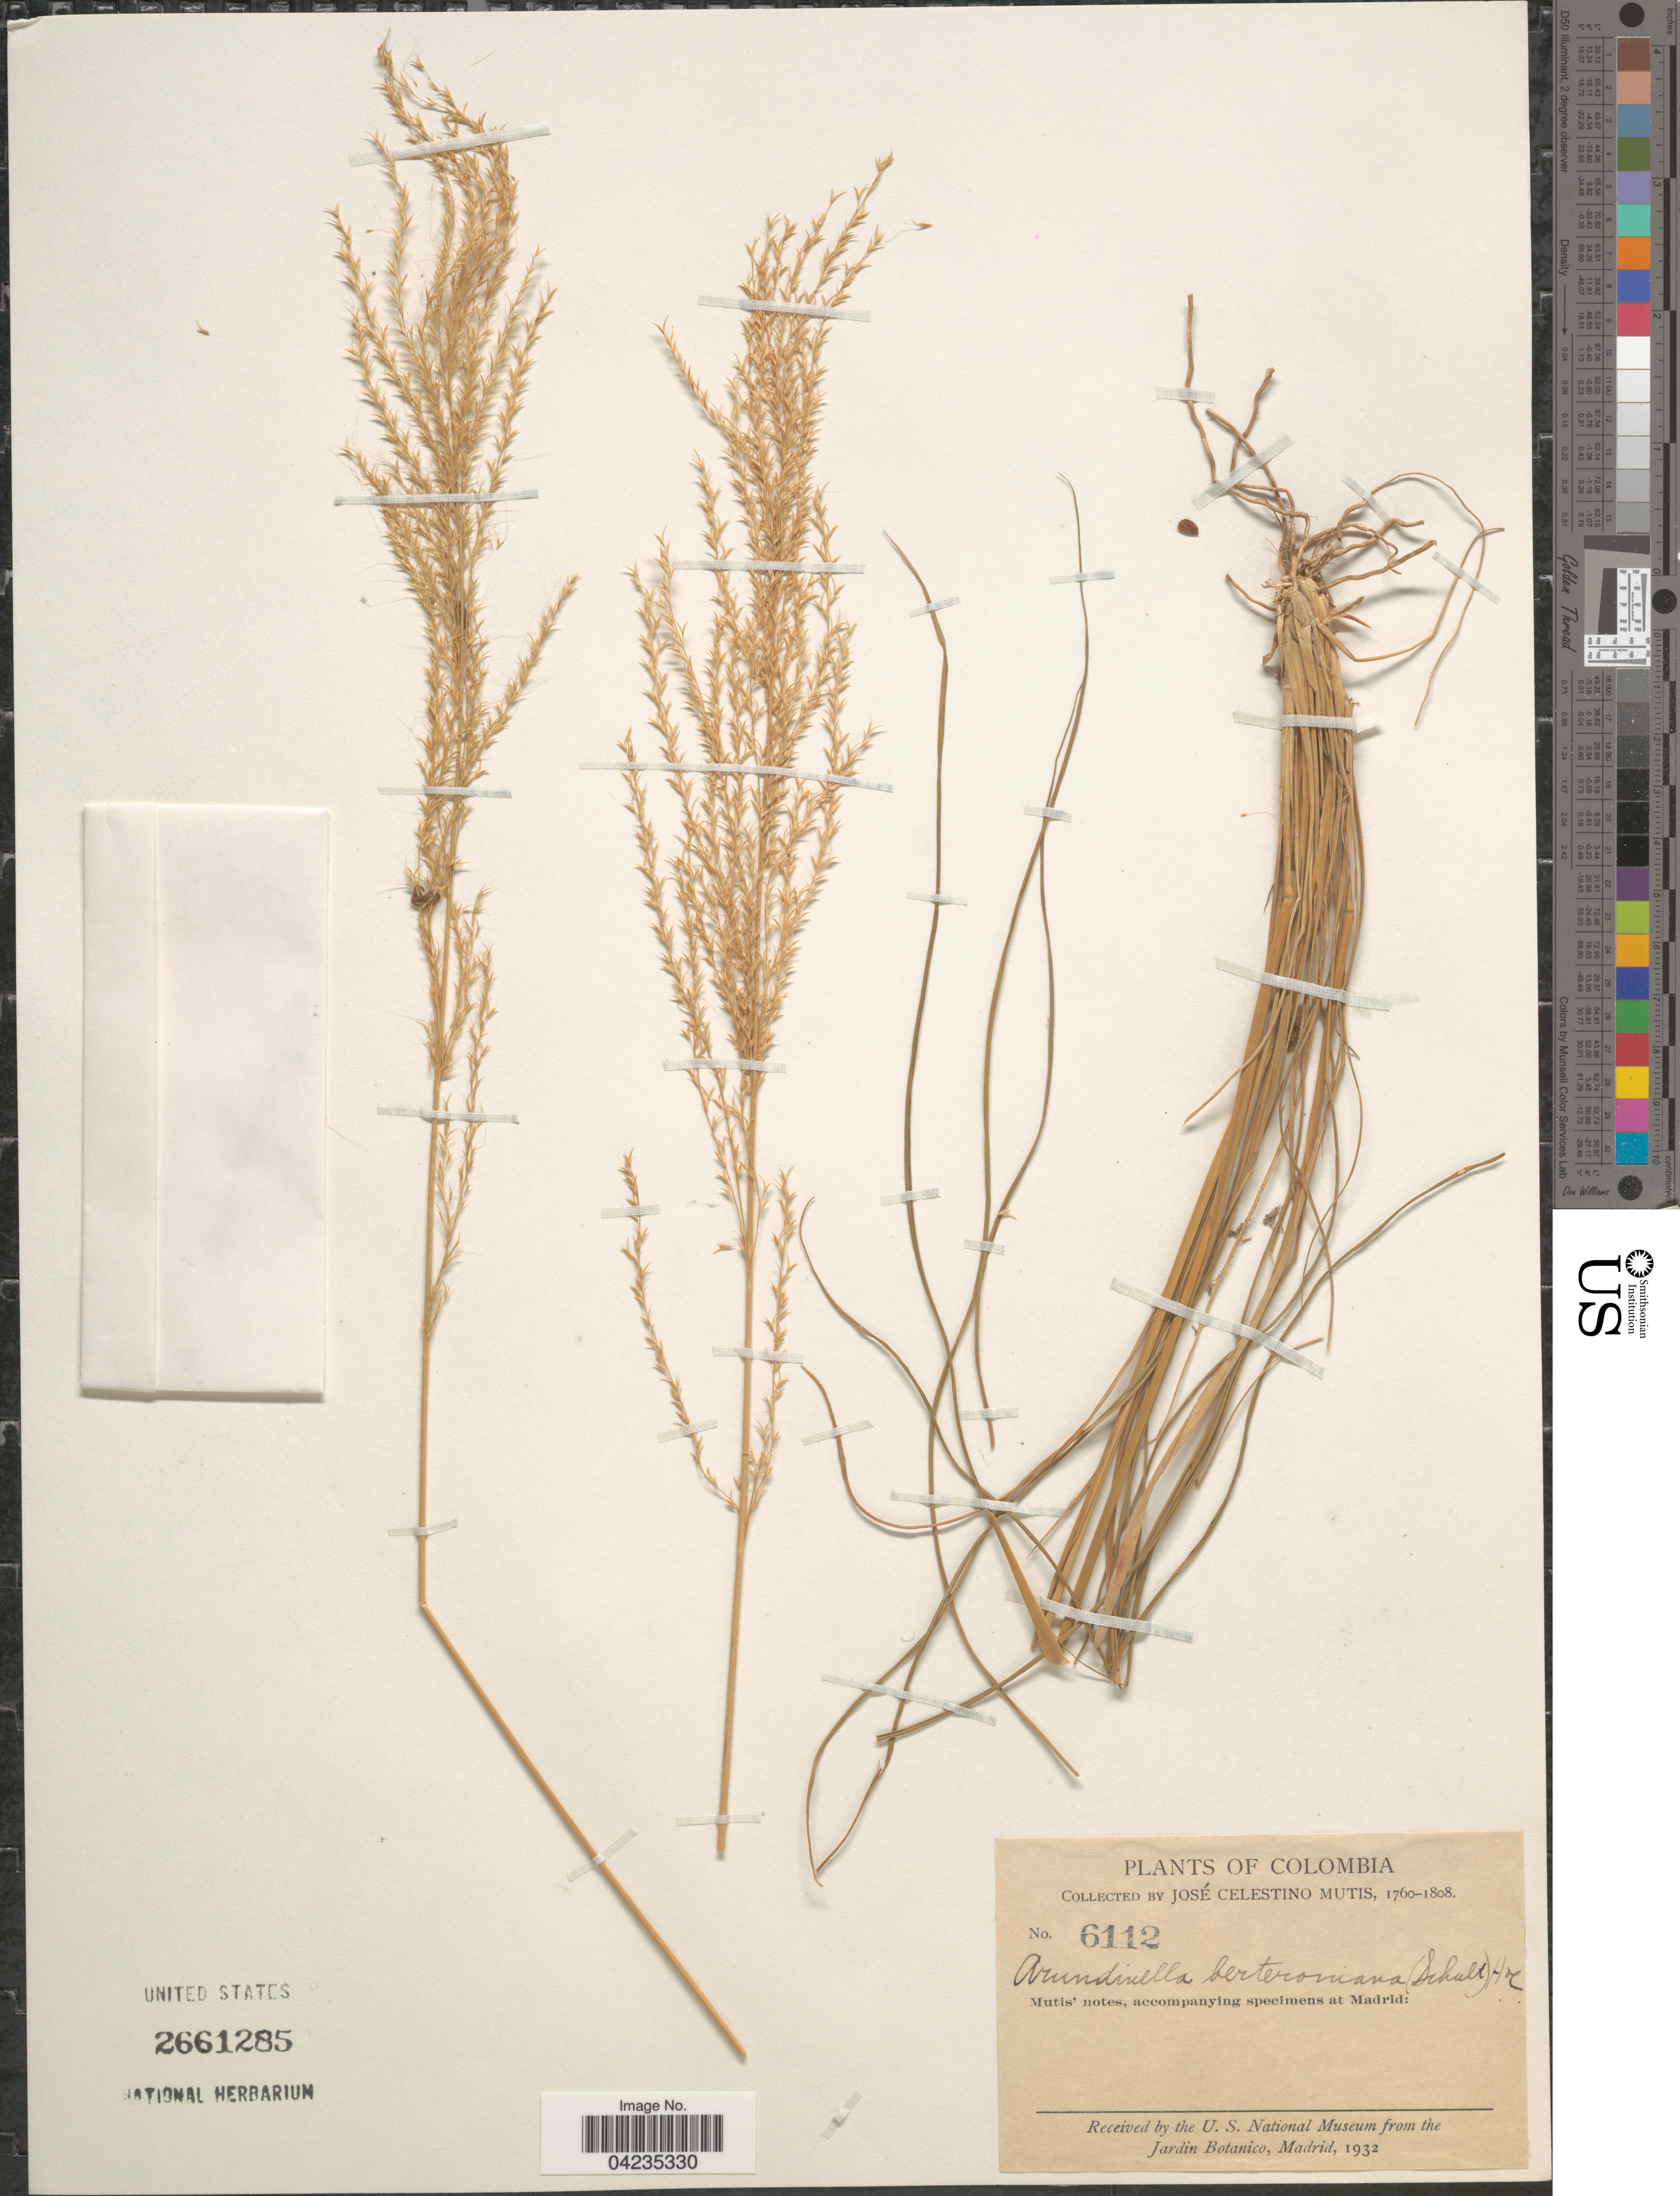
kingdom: Plantae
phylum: Tracheophyta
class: Liliopsida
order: Poales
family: Poaceae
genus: Arundinella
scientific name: Arundinella berteroniana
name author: (Schult.) Hitchc. & Chase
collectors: J. C. B. Mutis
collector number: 6112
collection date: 1760/1808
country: Colombia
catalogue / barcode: US 2661285